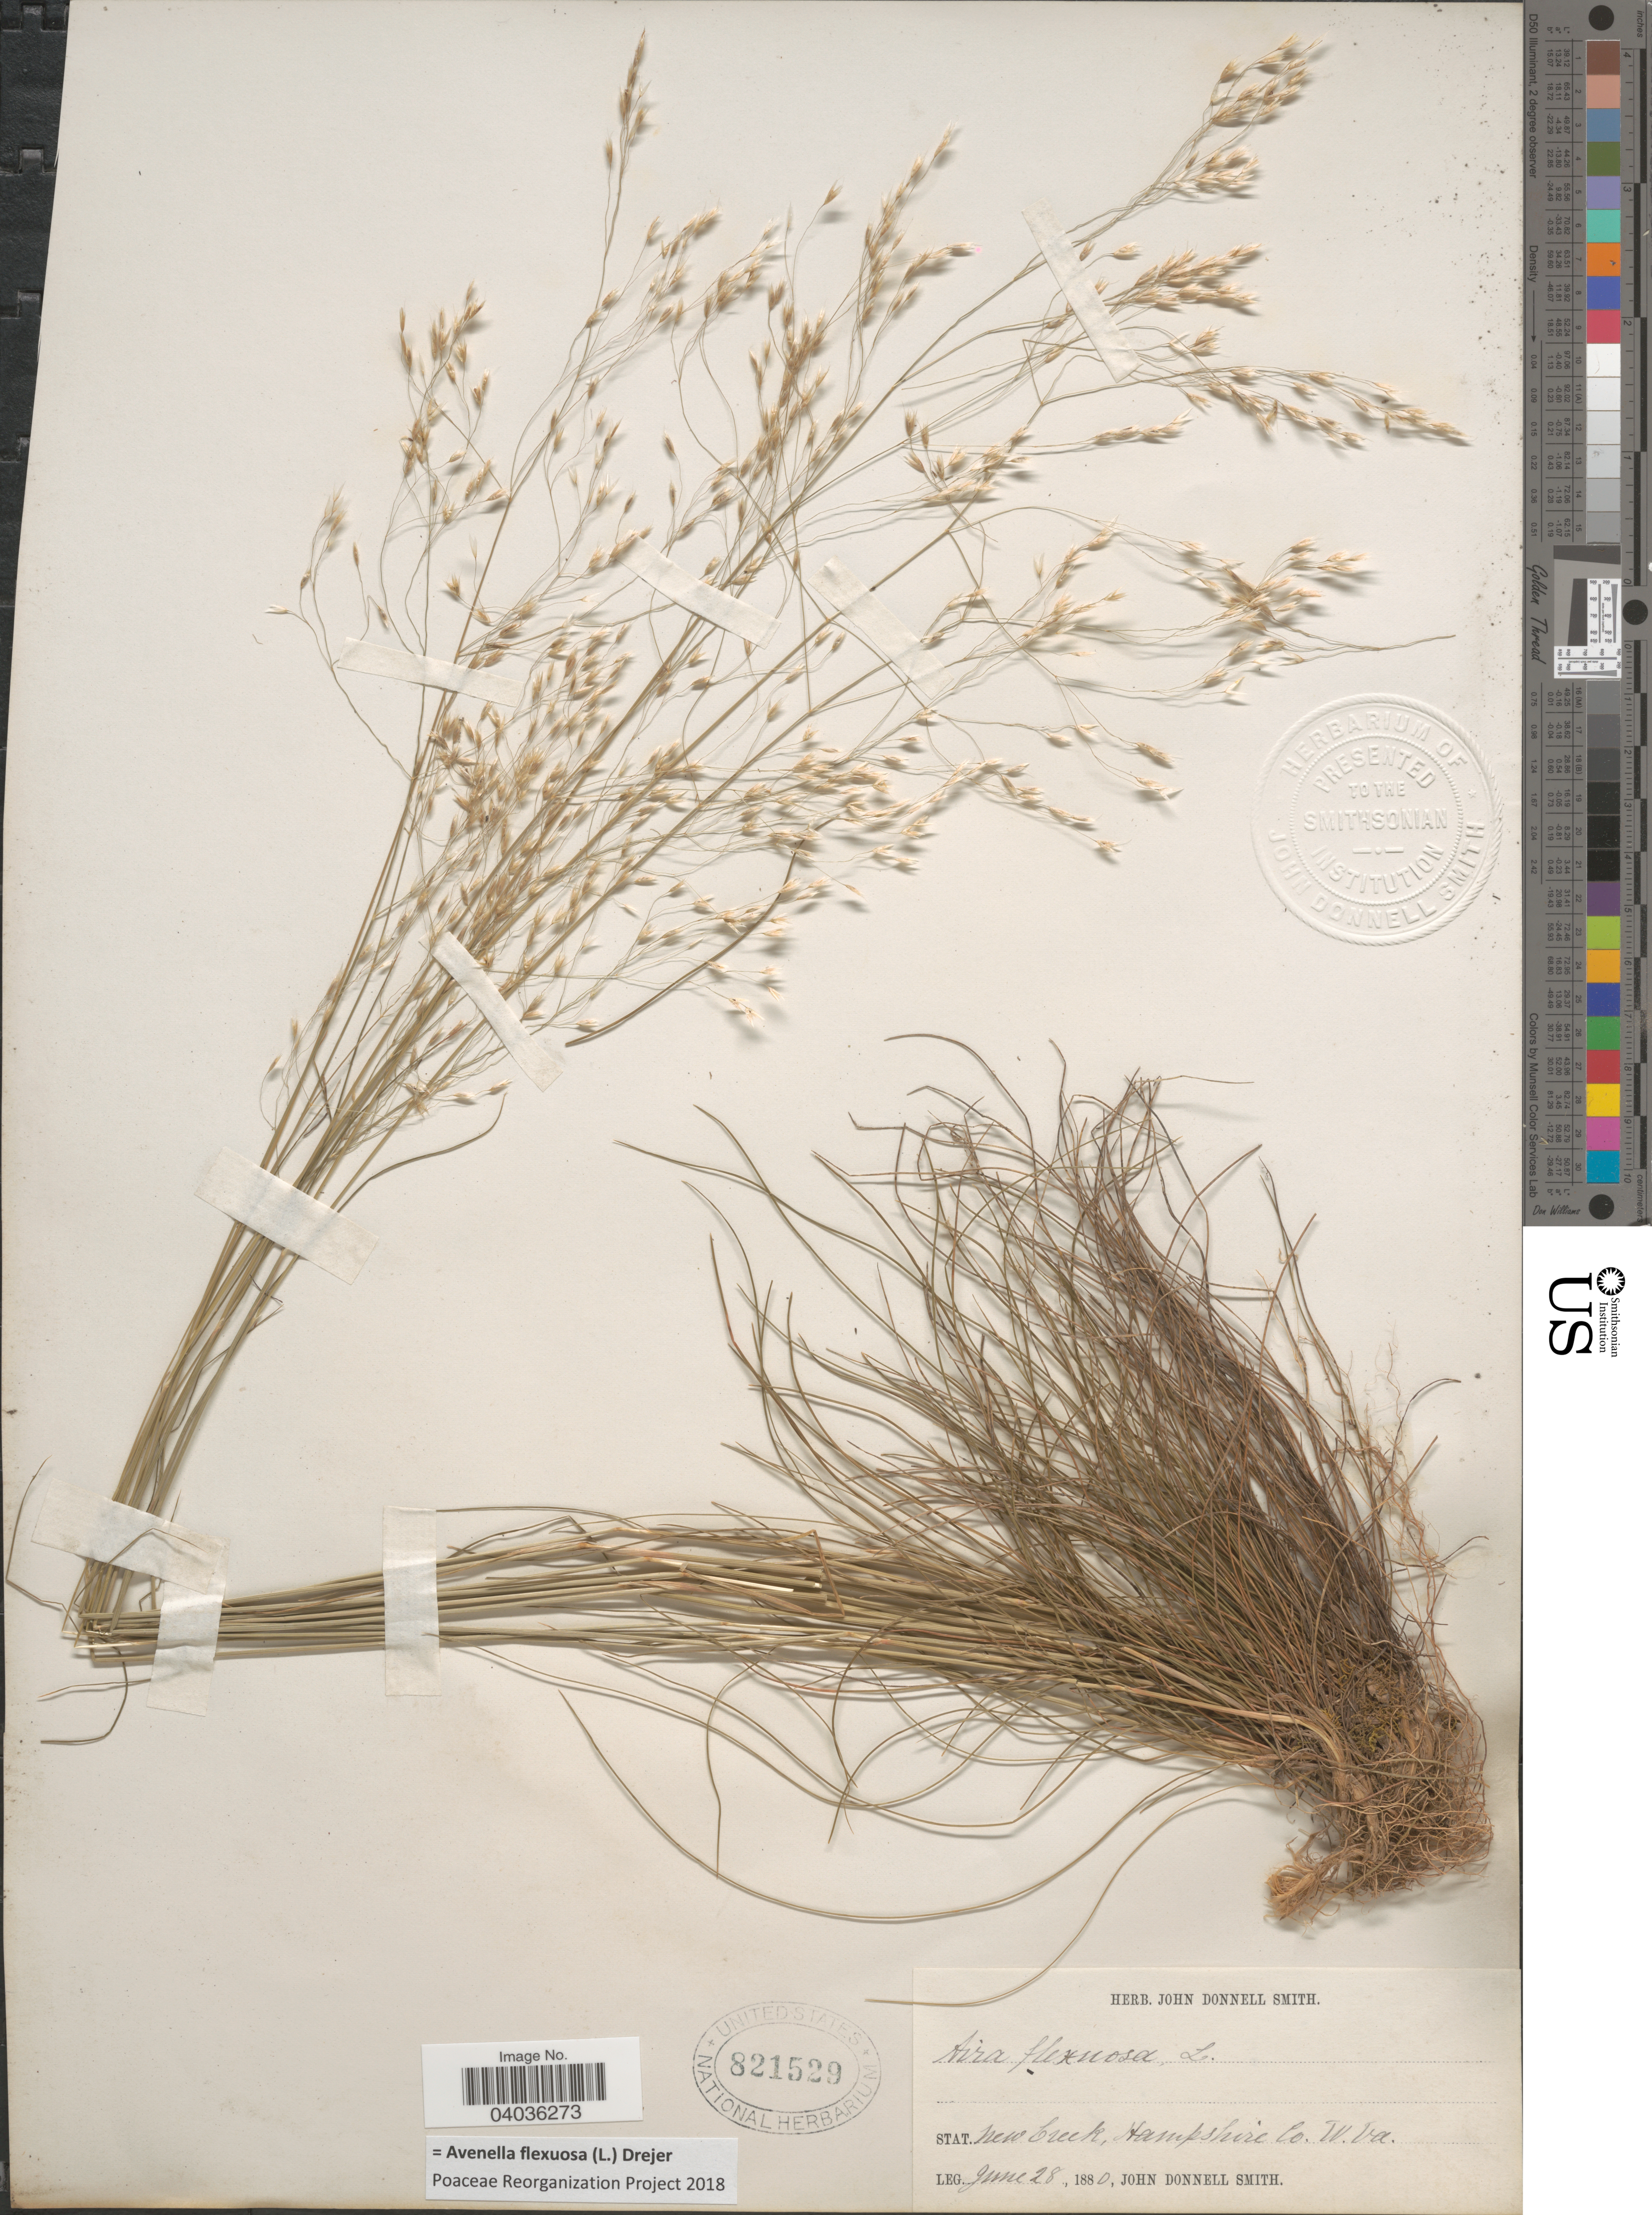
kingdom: Plantae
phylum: Tracheophyta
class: Liliopsida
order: Poales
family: Poaceae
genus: Avenella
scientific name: Avenella flexuosa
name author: (L.) Drejer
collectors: J. Donnell Smith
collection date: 1880-06-28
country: United States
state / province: West Virginia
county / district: Hampshire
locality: Stat. New Creek, Hampshire Co.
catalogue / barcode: US 821529